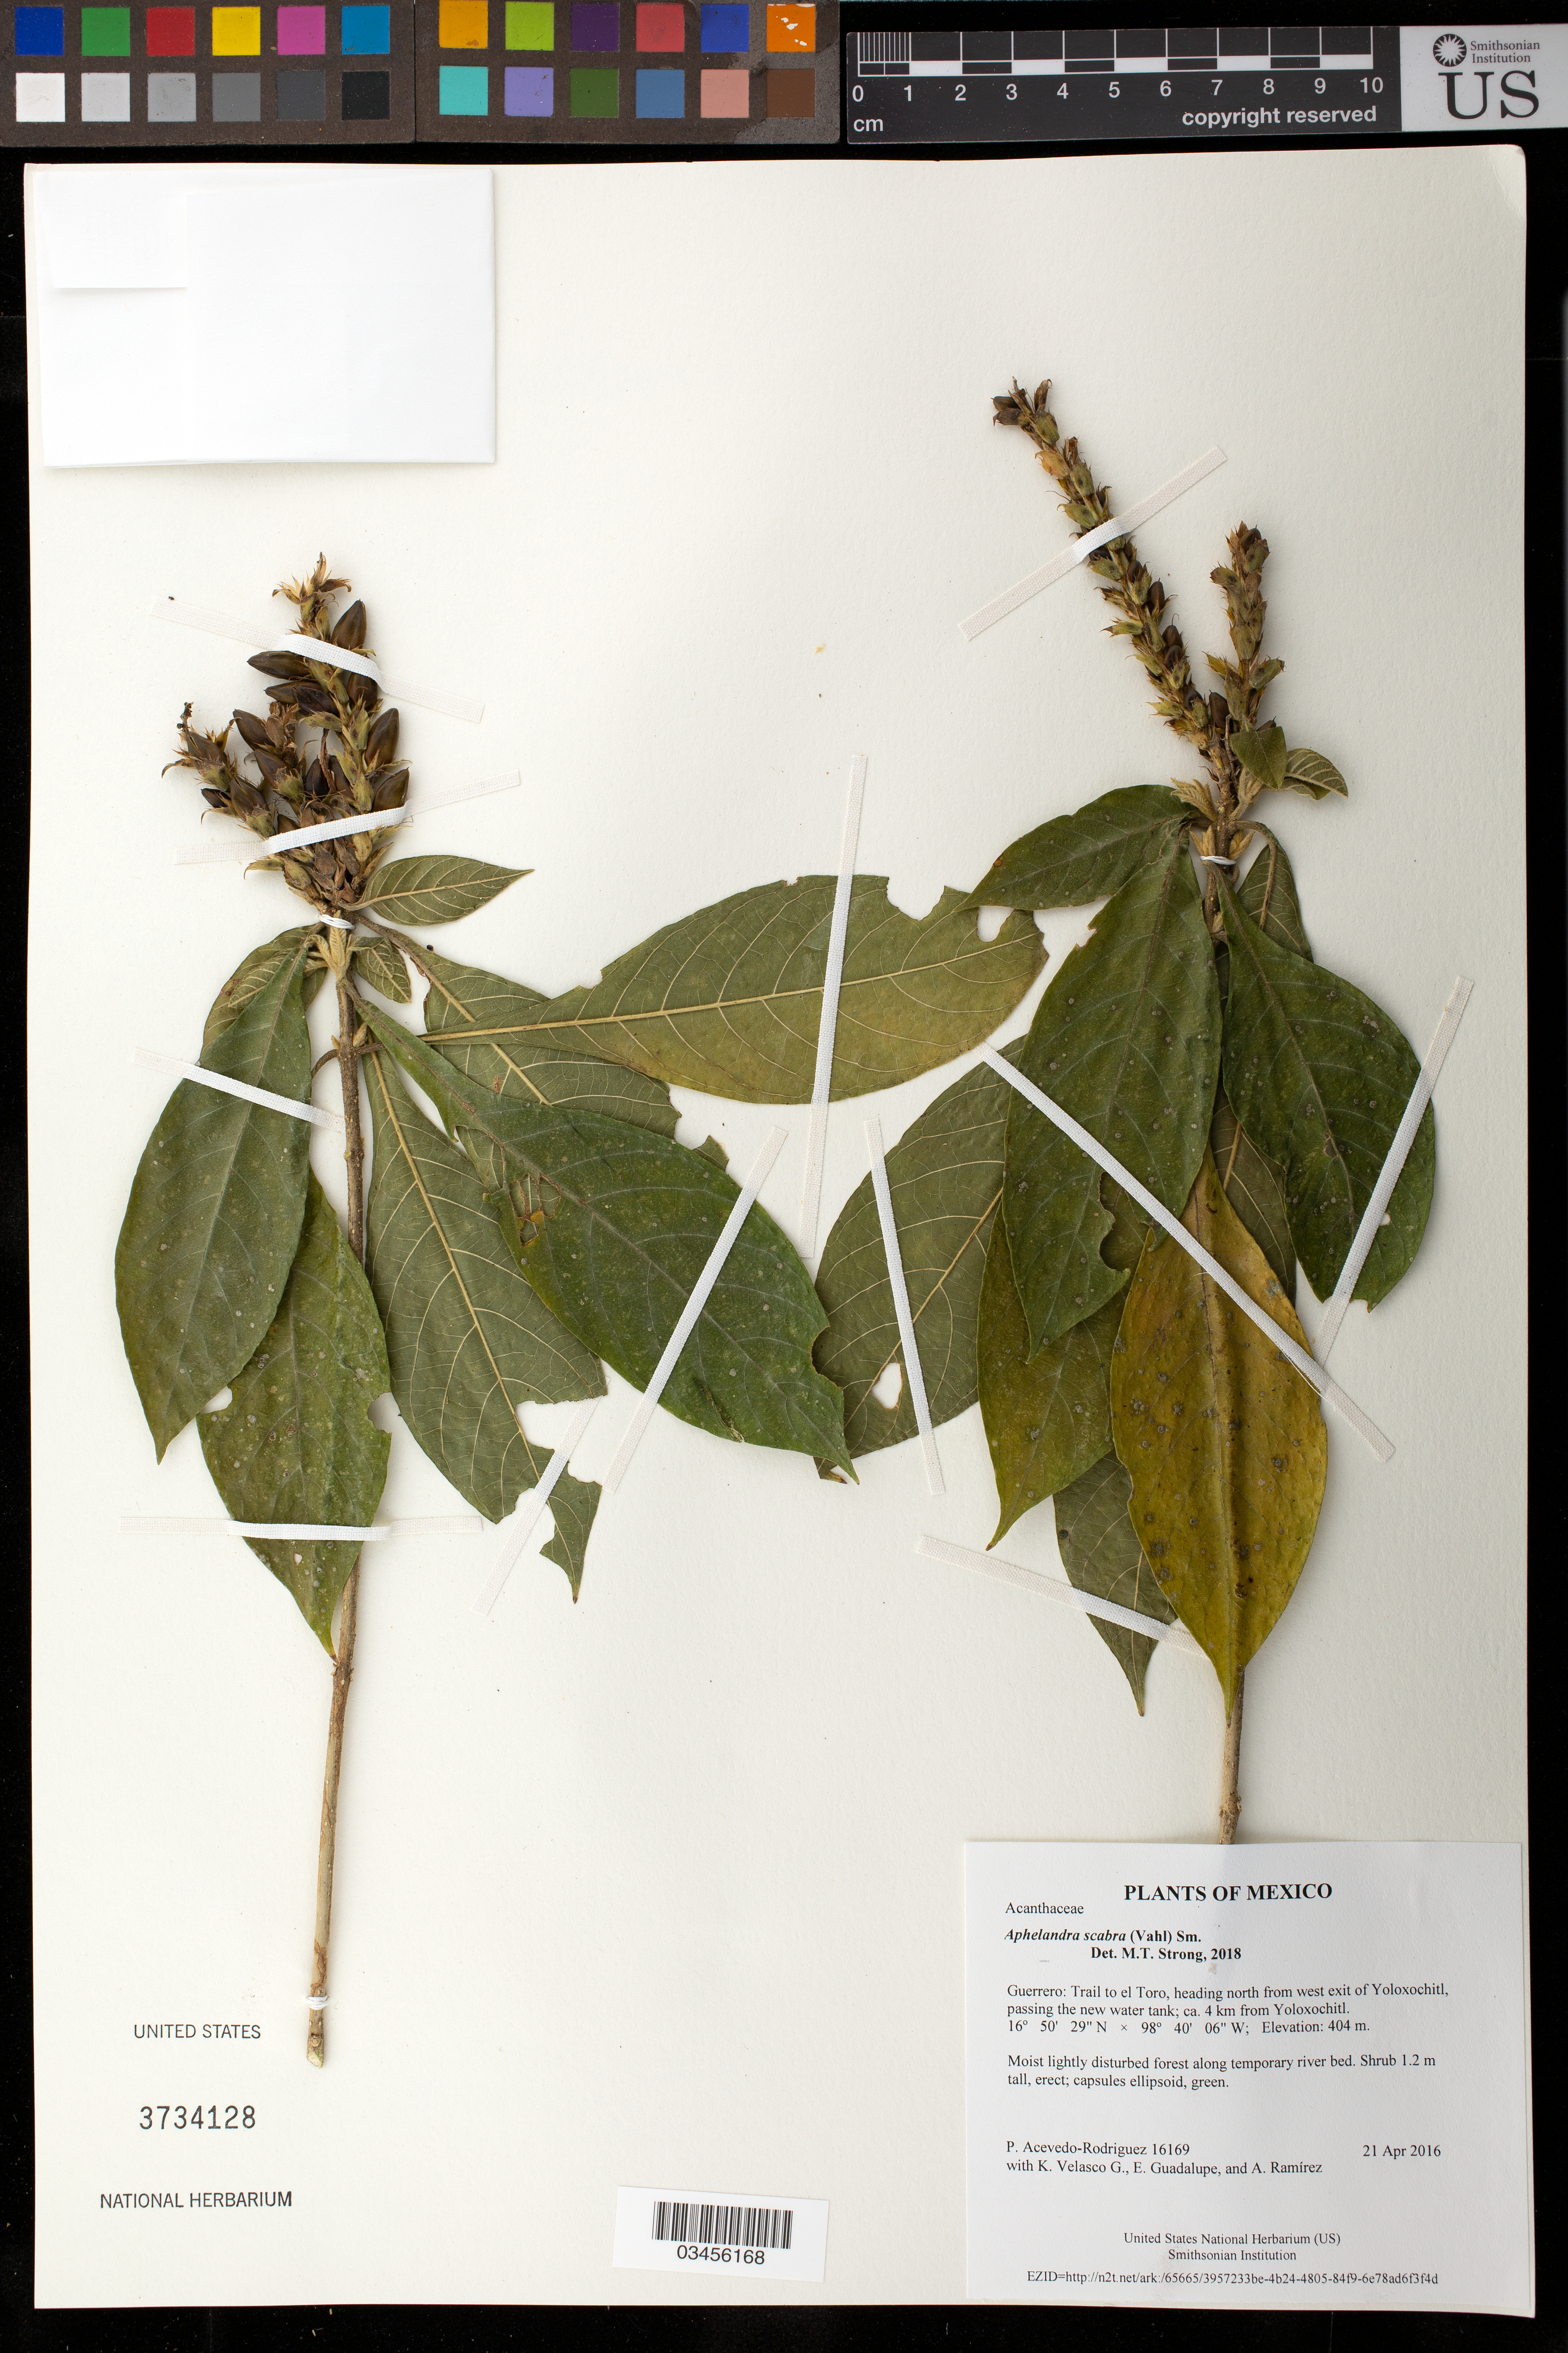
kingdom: Plantae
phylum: Tracheophyta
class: Magnoliopsida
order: Lamiales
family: Acanthaceae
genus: Aphelandra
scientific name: Aphelandra scabra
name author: (Vahl) Sm.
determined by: Strong, Mark T., (BOT), Smithsonian Institution - National Museum of Natural History (UNITED STATES)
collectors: P. Acevedo-Rodr., K. Velasco G., E. Guadalupe & A. Ramírez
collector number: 16169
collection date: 2016-04-21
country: Mexico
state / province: Guerrero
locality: Trail to el Toro, heading north from west exit of Yoloxochitl, passing the new water tank; ca. 4 km from Yoloxochitl.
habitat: Moist lightly disturbed forest along temporary river bed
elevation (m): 404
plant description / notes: US, NY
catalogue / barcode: US 3734128